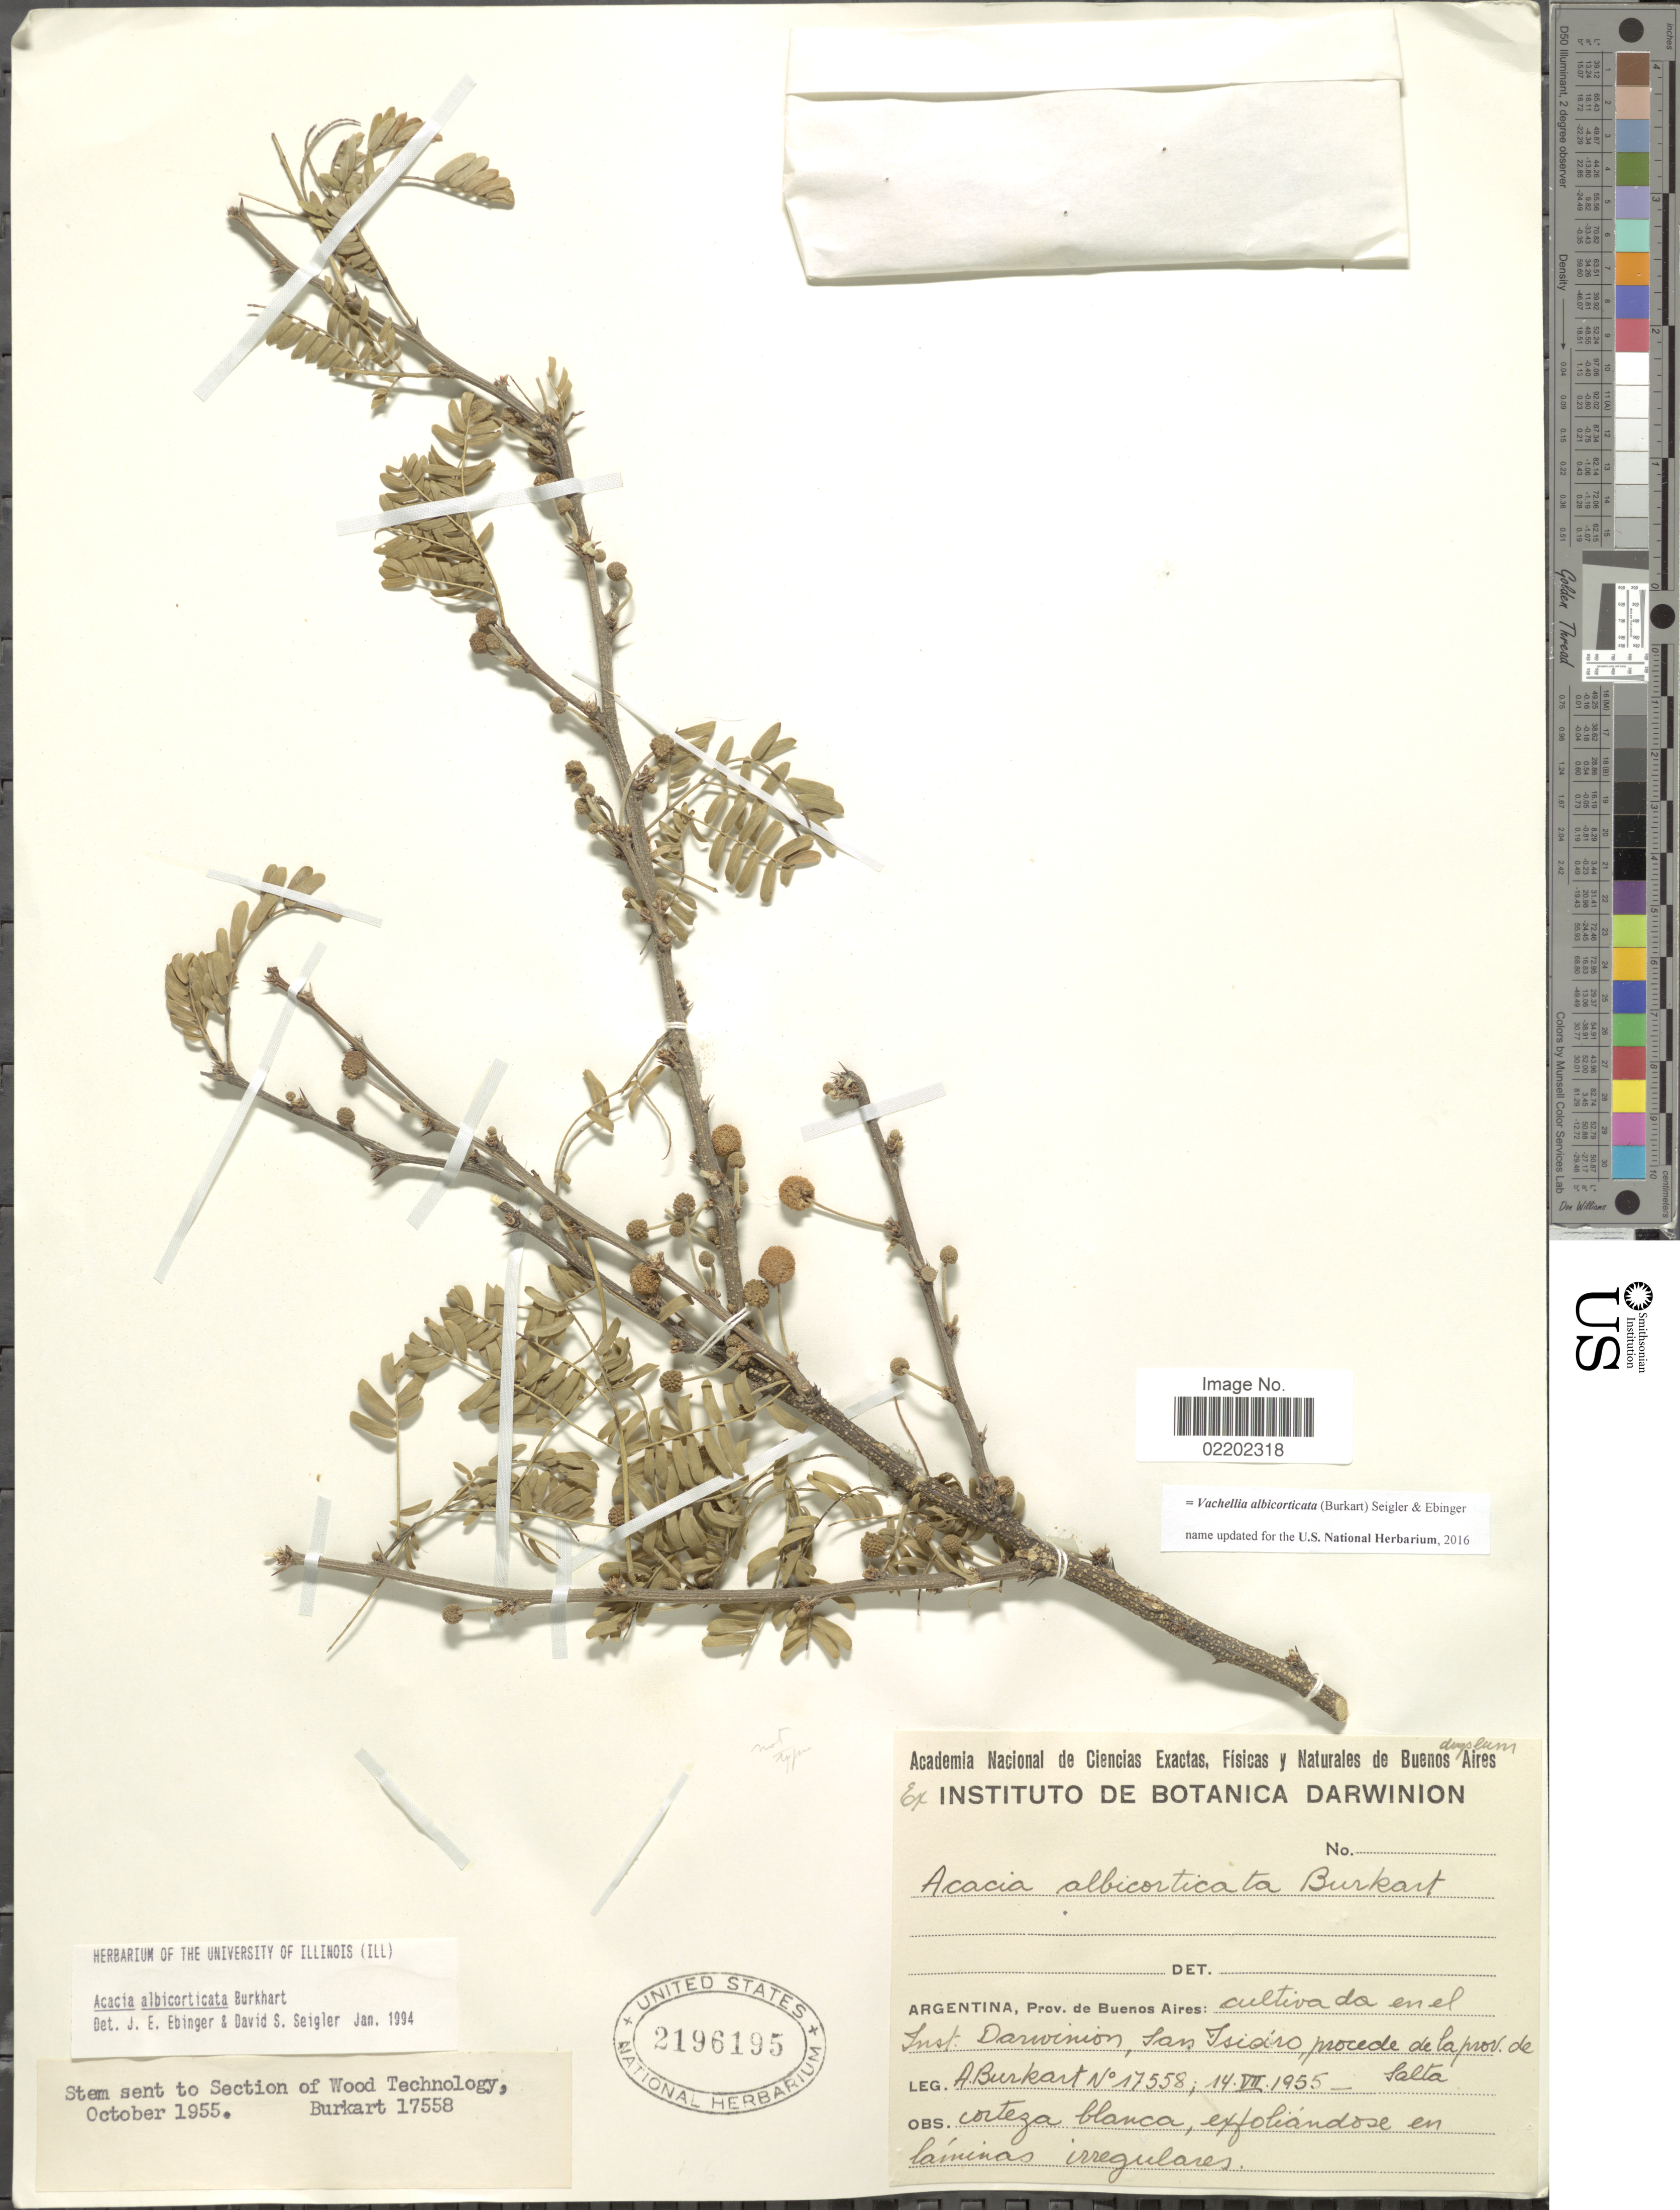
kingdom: Plantae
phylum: Tracheophyta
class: Magnoliopsida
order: Fabales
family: Fabaceae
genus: Vachellia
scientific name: Vachellia albicorticata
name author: (Burkart) Seigler & Ebinger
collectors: A. E. Burkart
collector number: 17558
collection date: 1955-07-14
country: Argentina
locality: Prov de Buenos Aires: cultiva da en el Inst Darwinion, San Isidro, procede de la prov de Salta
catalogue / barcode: US 2196195